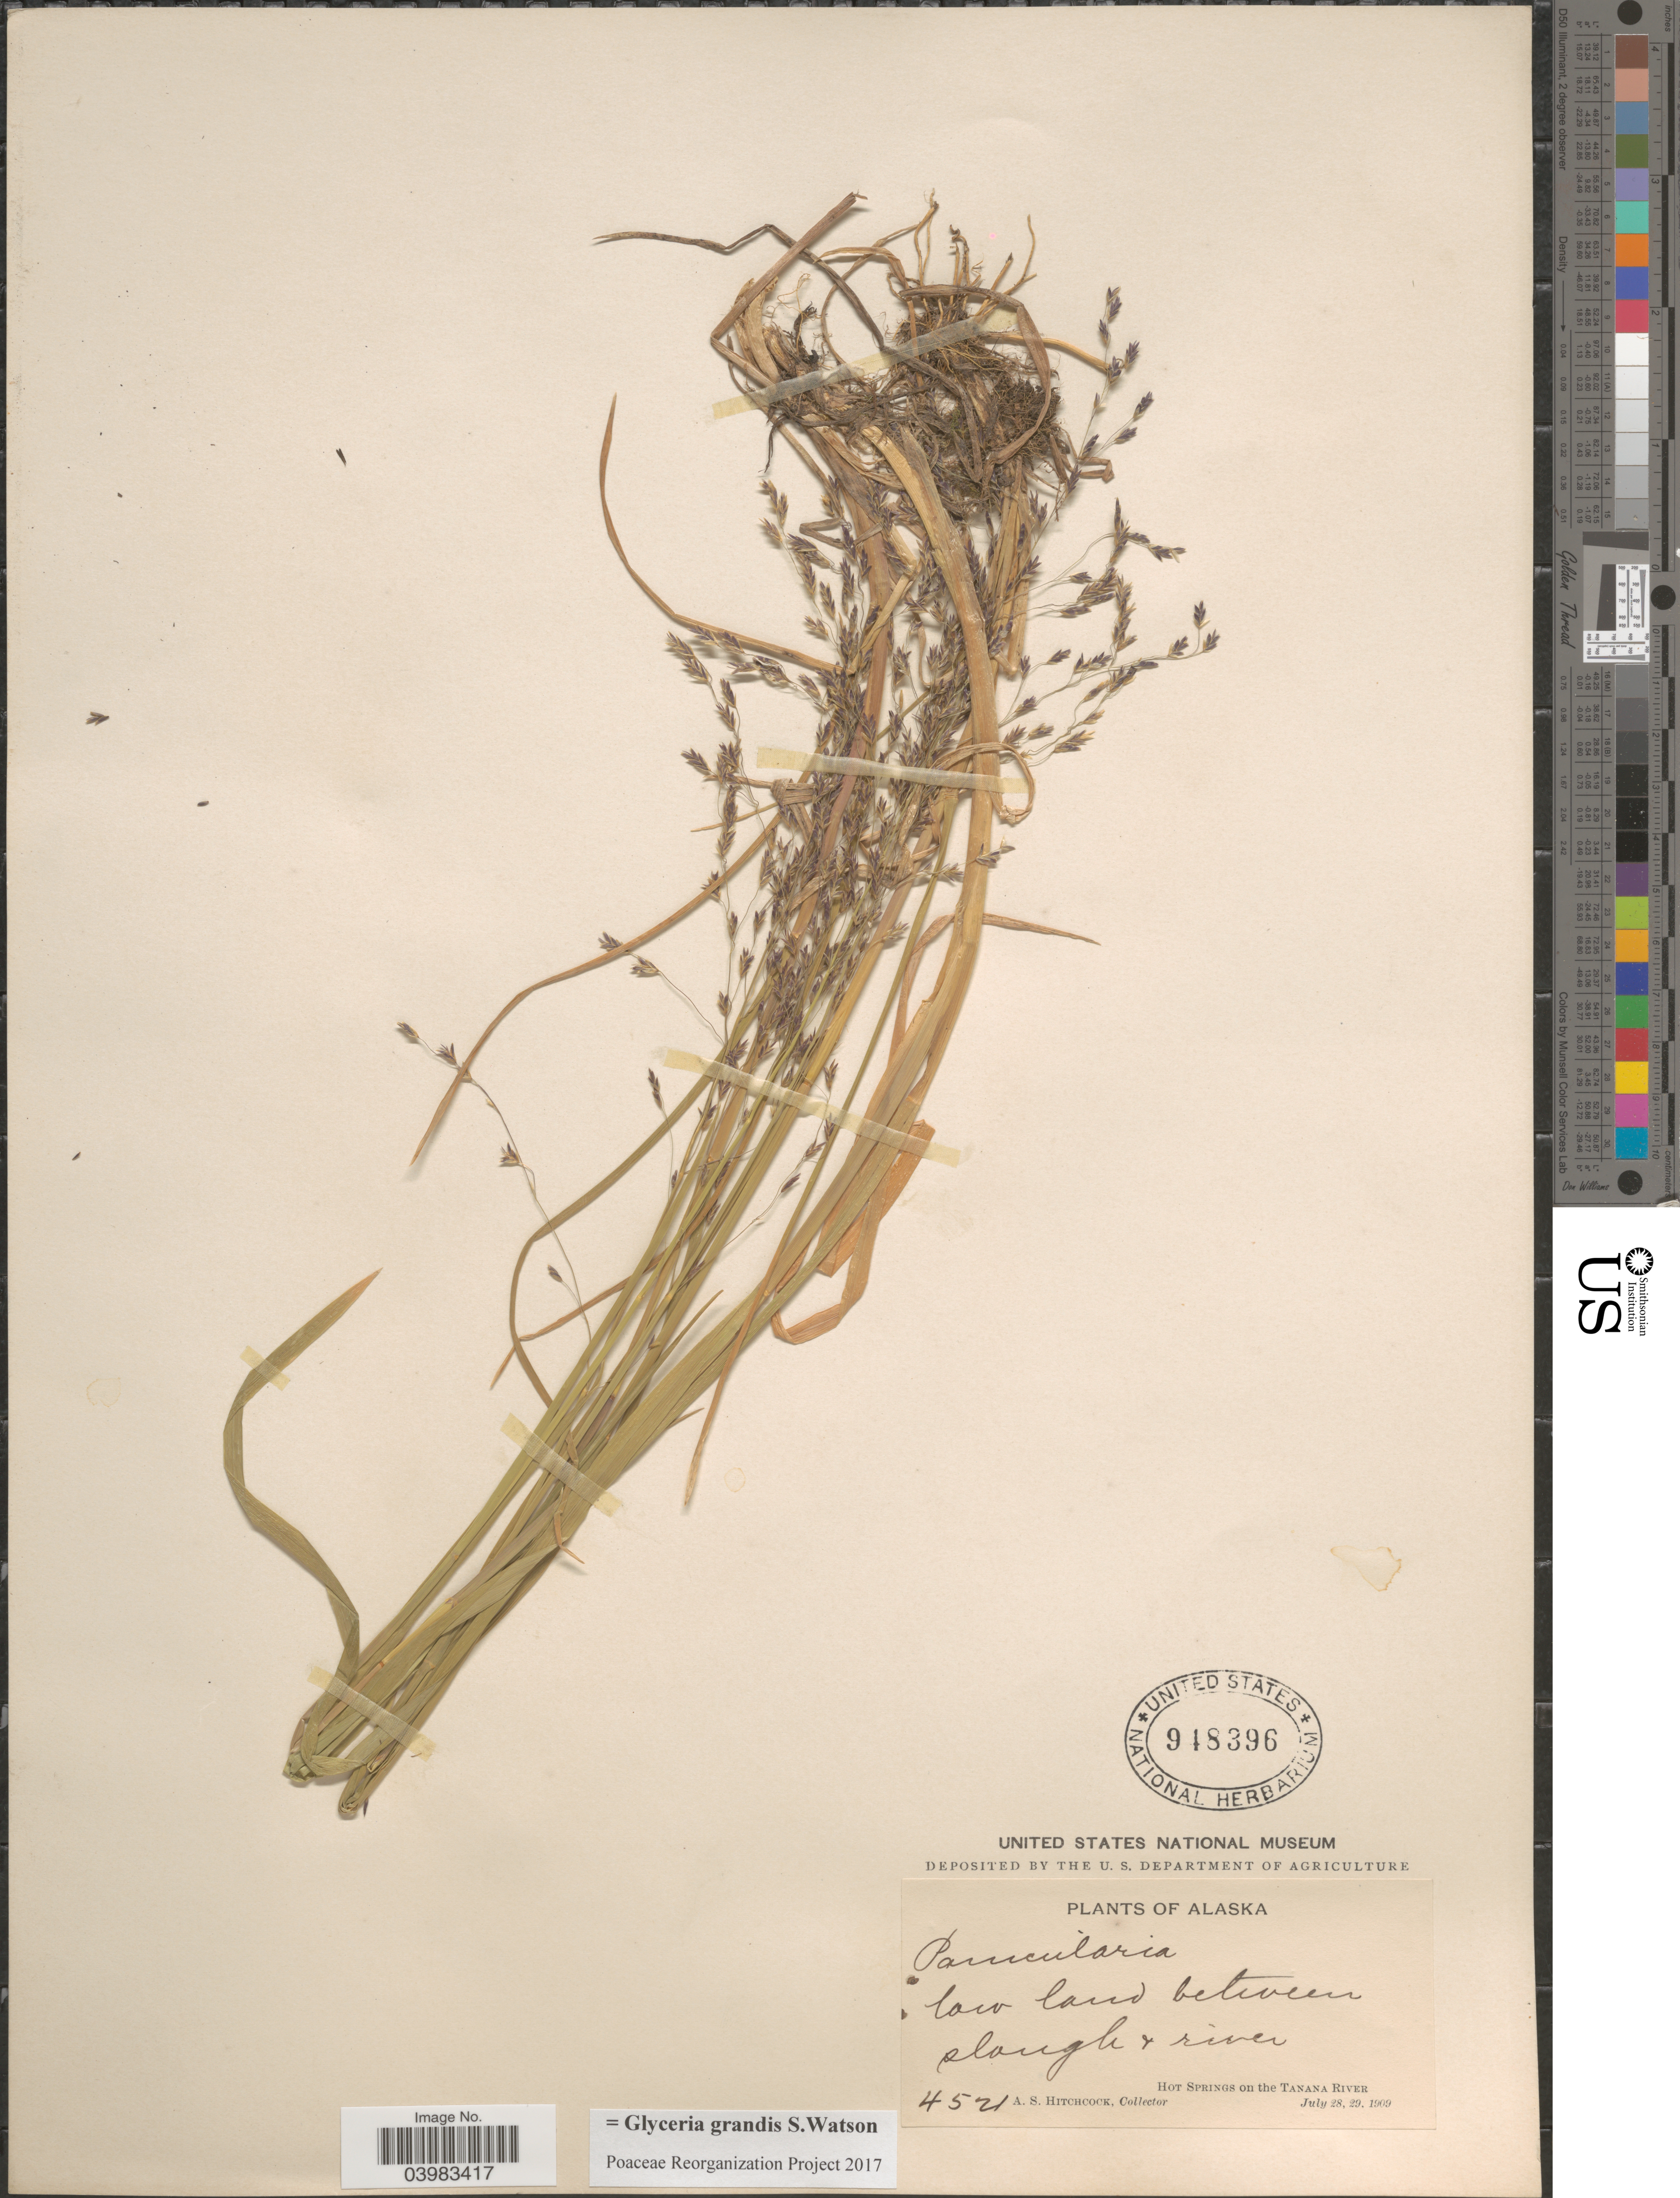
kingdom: Plantae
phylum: Tracheophyta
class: Liliopsida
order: Poales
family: Poaceae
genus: Glyceria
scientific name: Glyceria grandis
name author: S. Watson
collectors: A. S. Hitchcock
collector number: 4521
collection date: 1909-07-28/1909-07-29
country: United States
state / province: Alaska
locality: Hot Springs on the Tanana River.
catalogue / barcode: US 948396